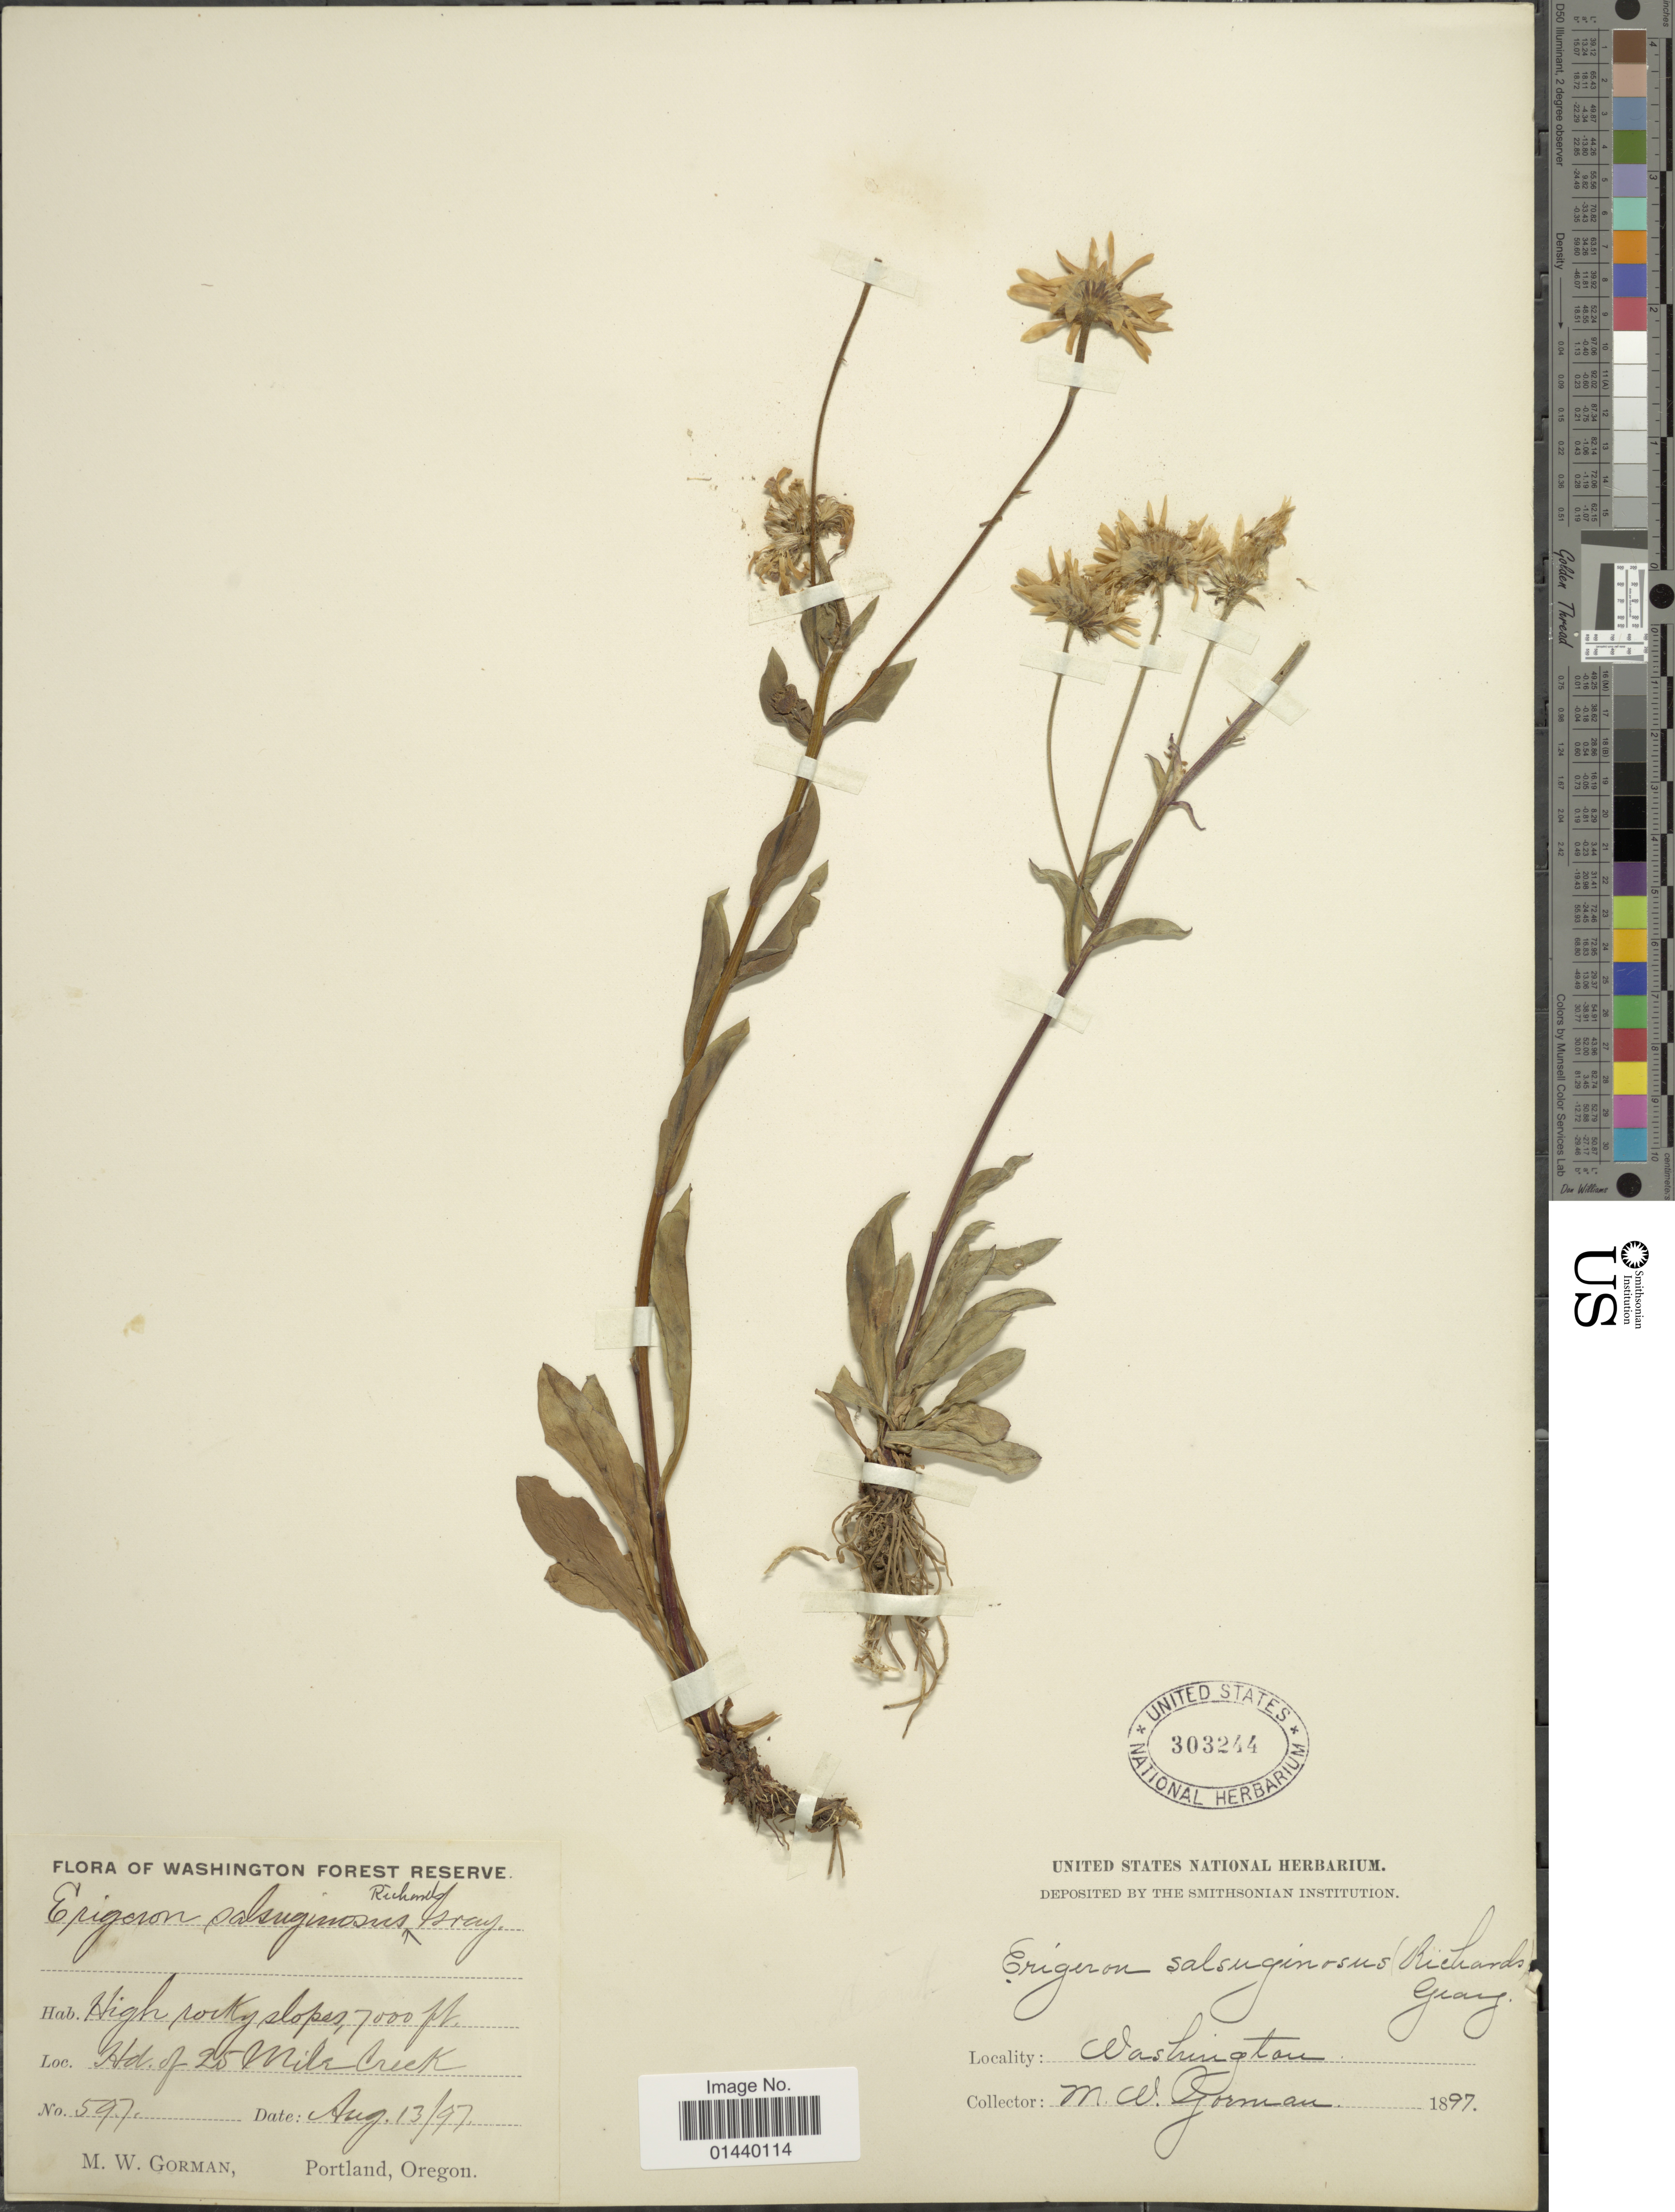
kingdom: Plantae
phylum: Tracheophyta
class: Magnoliopsida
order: Asterales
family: Asteraceae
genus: Erigeron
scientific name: Erigeron salsuginosus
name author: (Richardson ex R. Br.) A. Gray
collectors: M. W. Gorman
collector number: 597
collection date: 1897-08-13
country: United States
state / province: Washington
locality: Washington Forest Reserve. Hd of 25 Mile Creek.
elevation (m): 2134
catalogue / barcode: US 303244